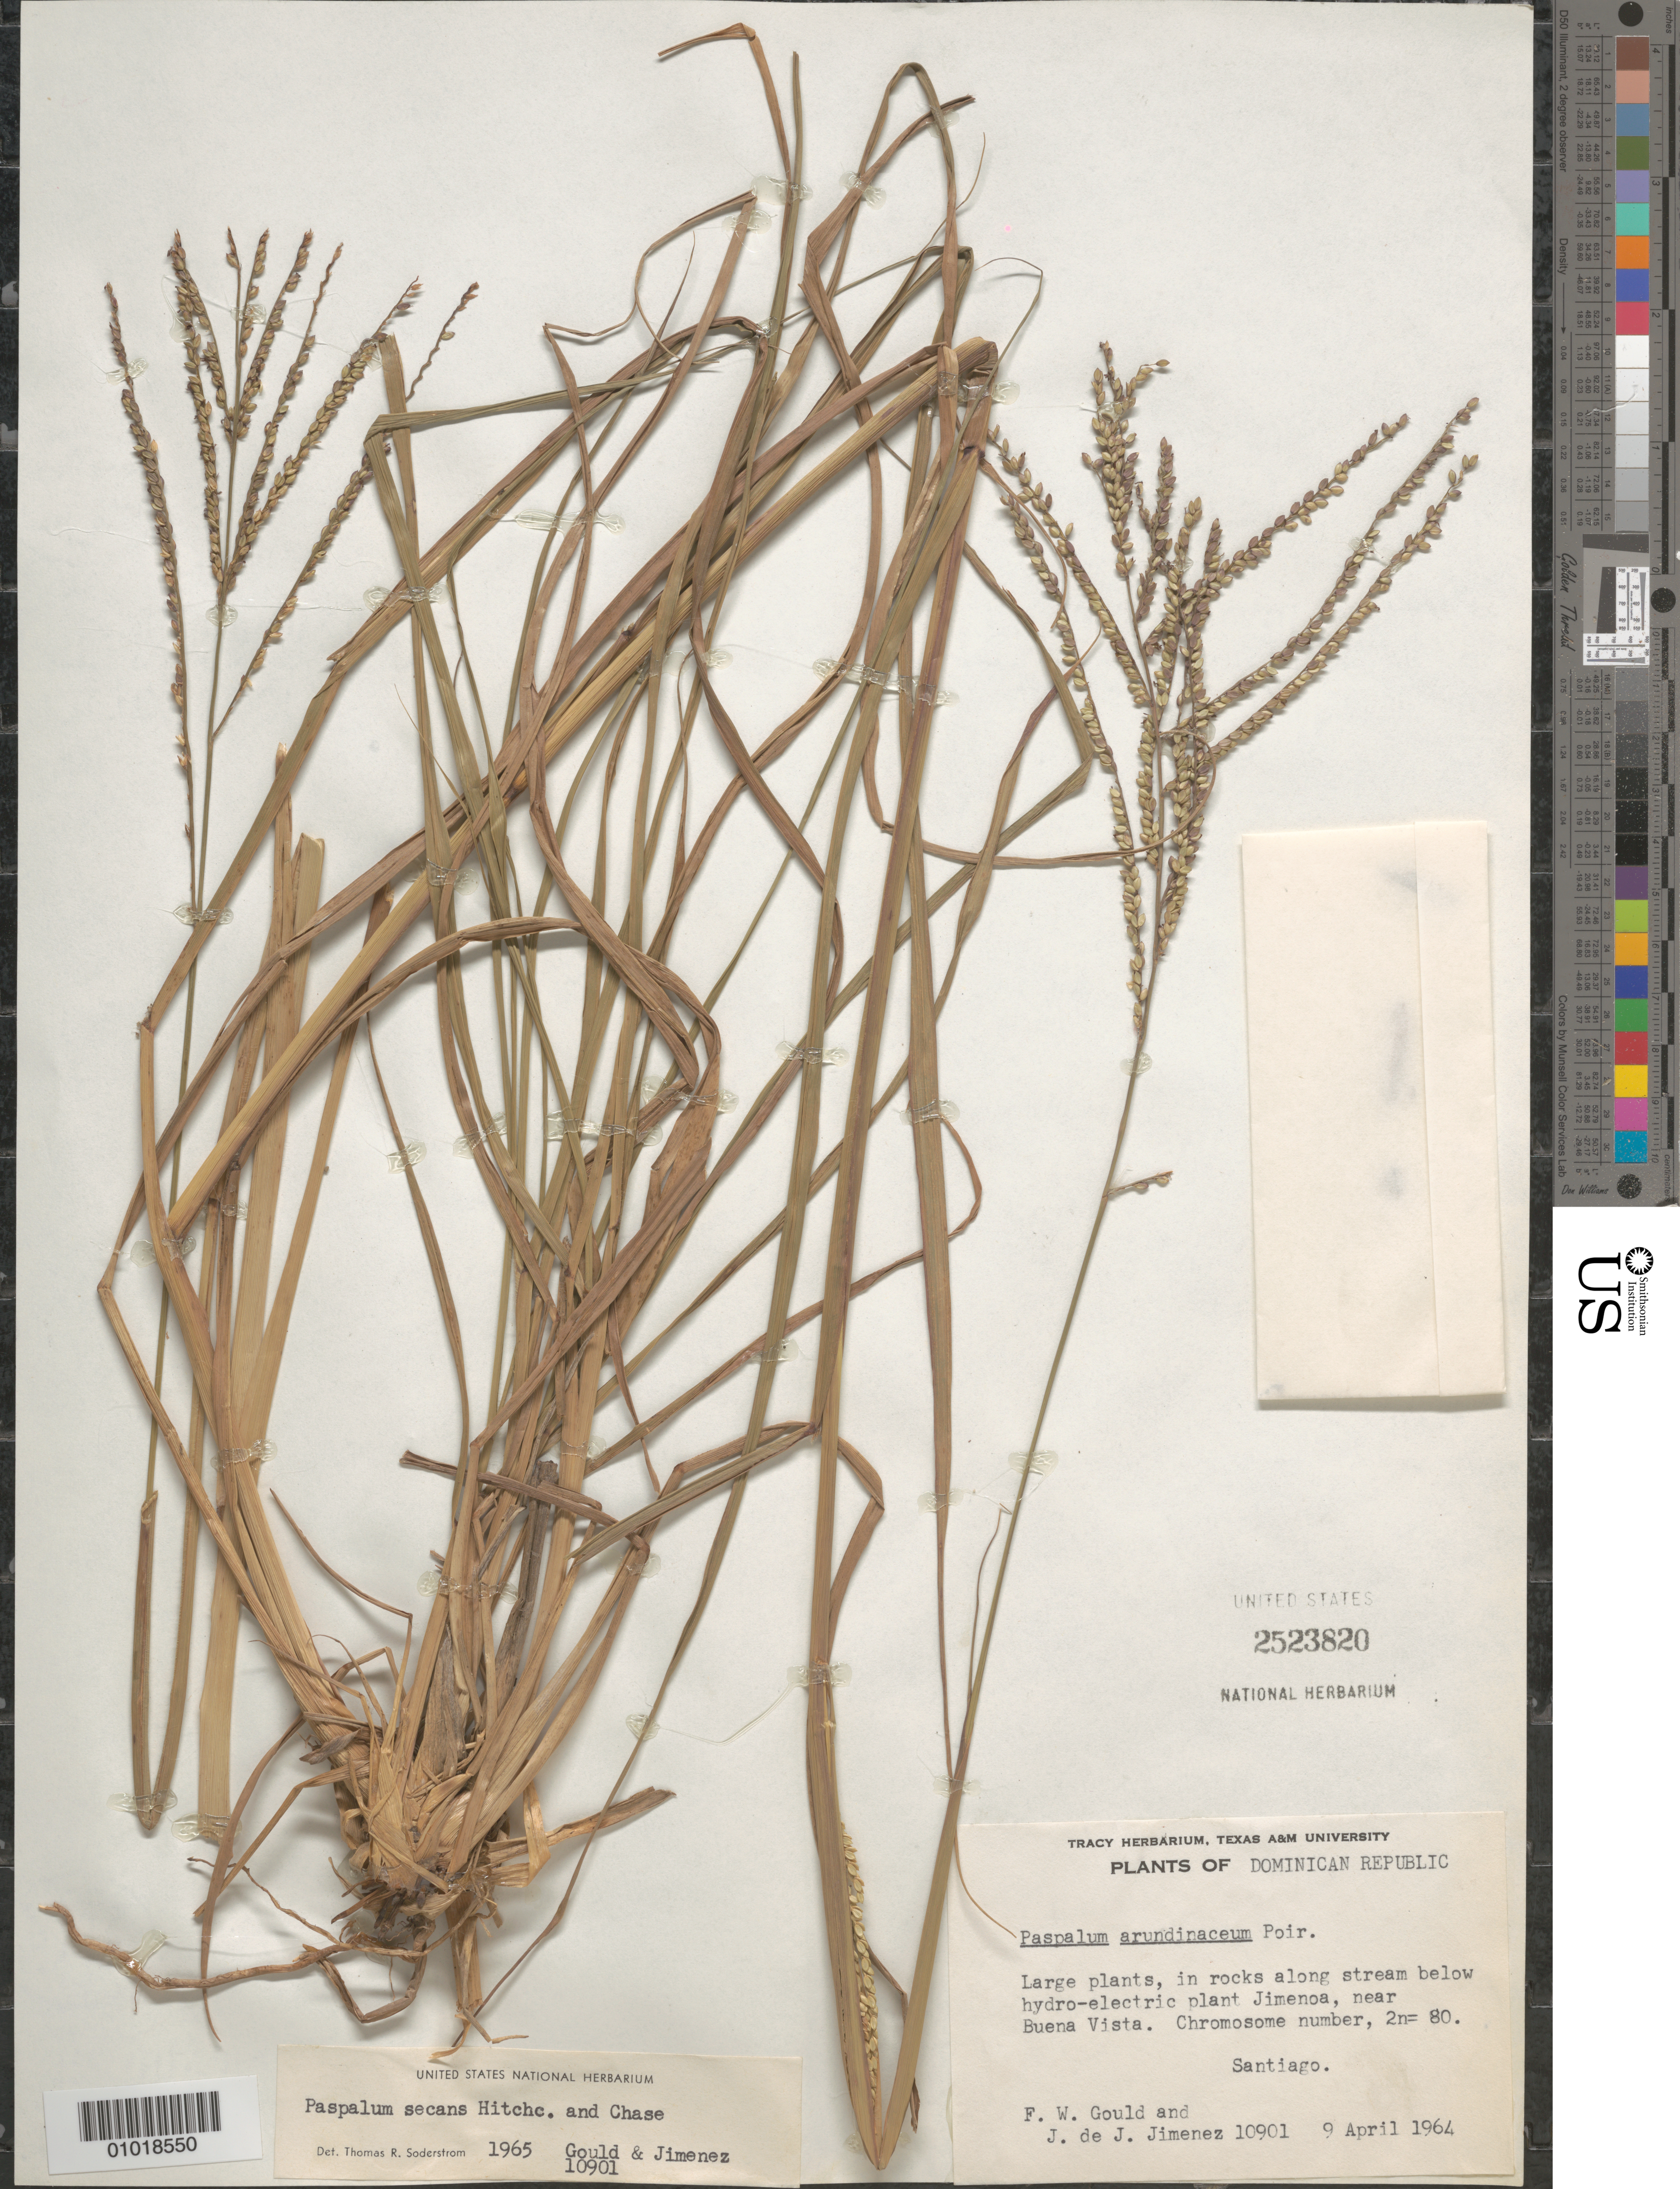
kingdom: Plantae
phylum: Tracheophyta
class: Liliopsida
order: Poales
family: Poaceae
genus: Paspalum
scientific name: Paspalum arundinaceum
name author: Poir.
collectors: F. W. Gould & J. J. Jiménez Almonte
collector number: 10901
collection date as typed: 09 Mar 1964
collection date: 1964-03-09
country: Dominican Republic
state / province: Santiago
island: Hispaniola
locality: In rocks along stream below hydro-electric plant Jimenoa, near Buena Vista.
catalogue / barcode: US 2523820